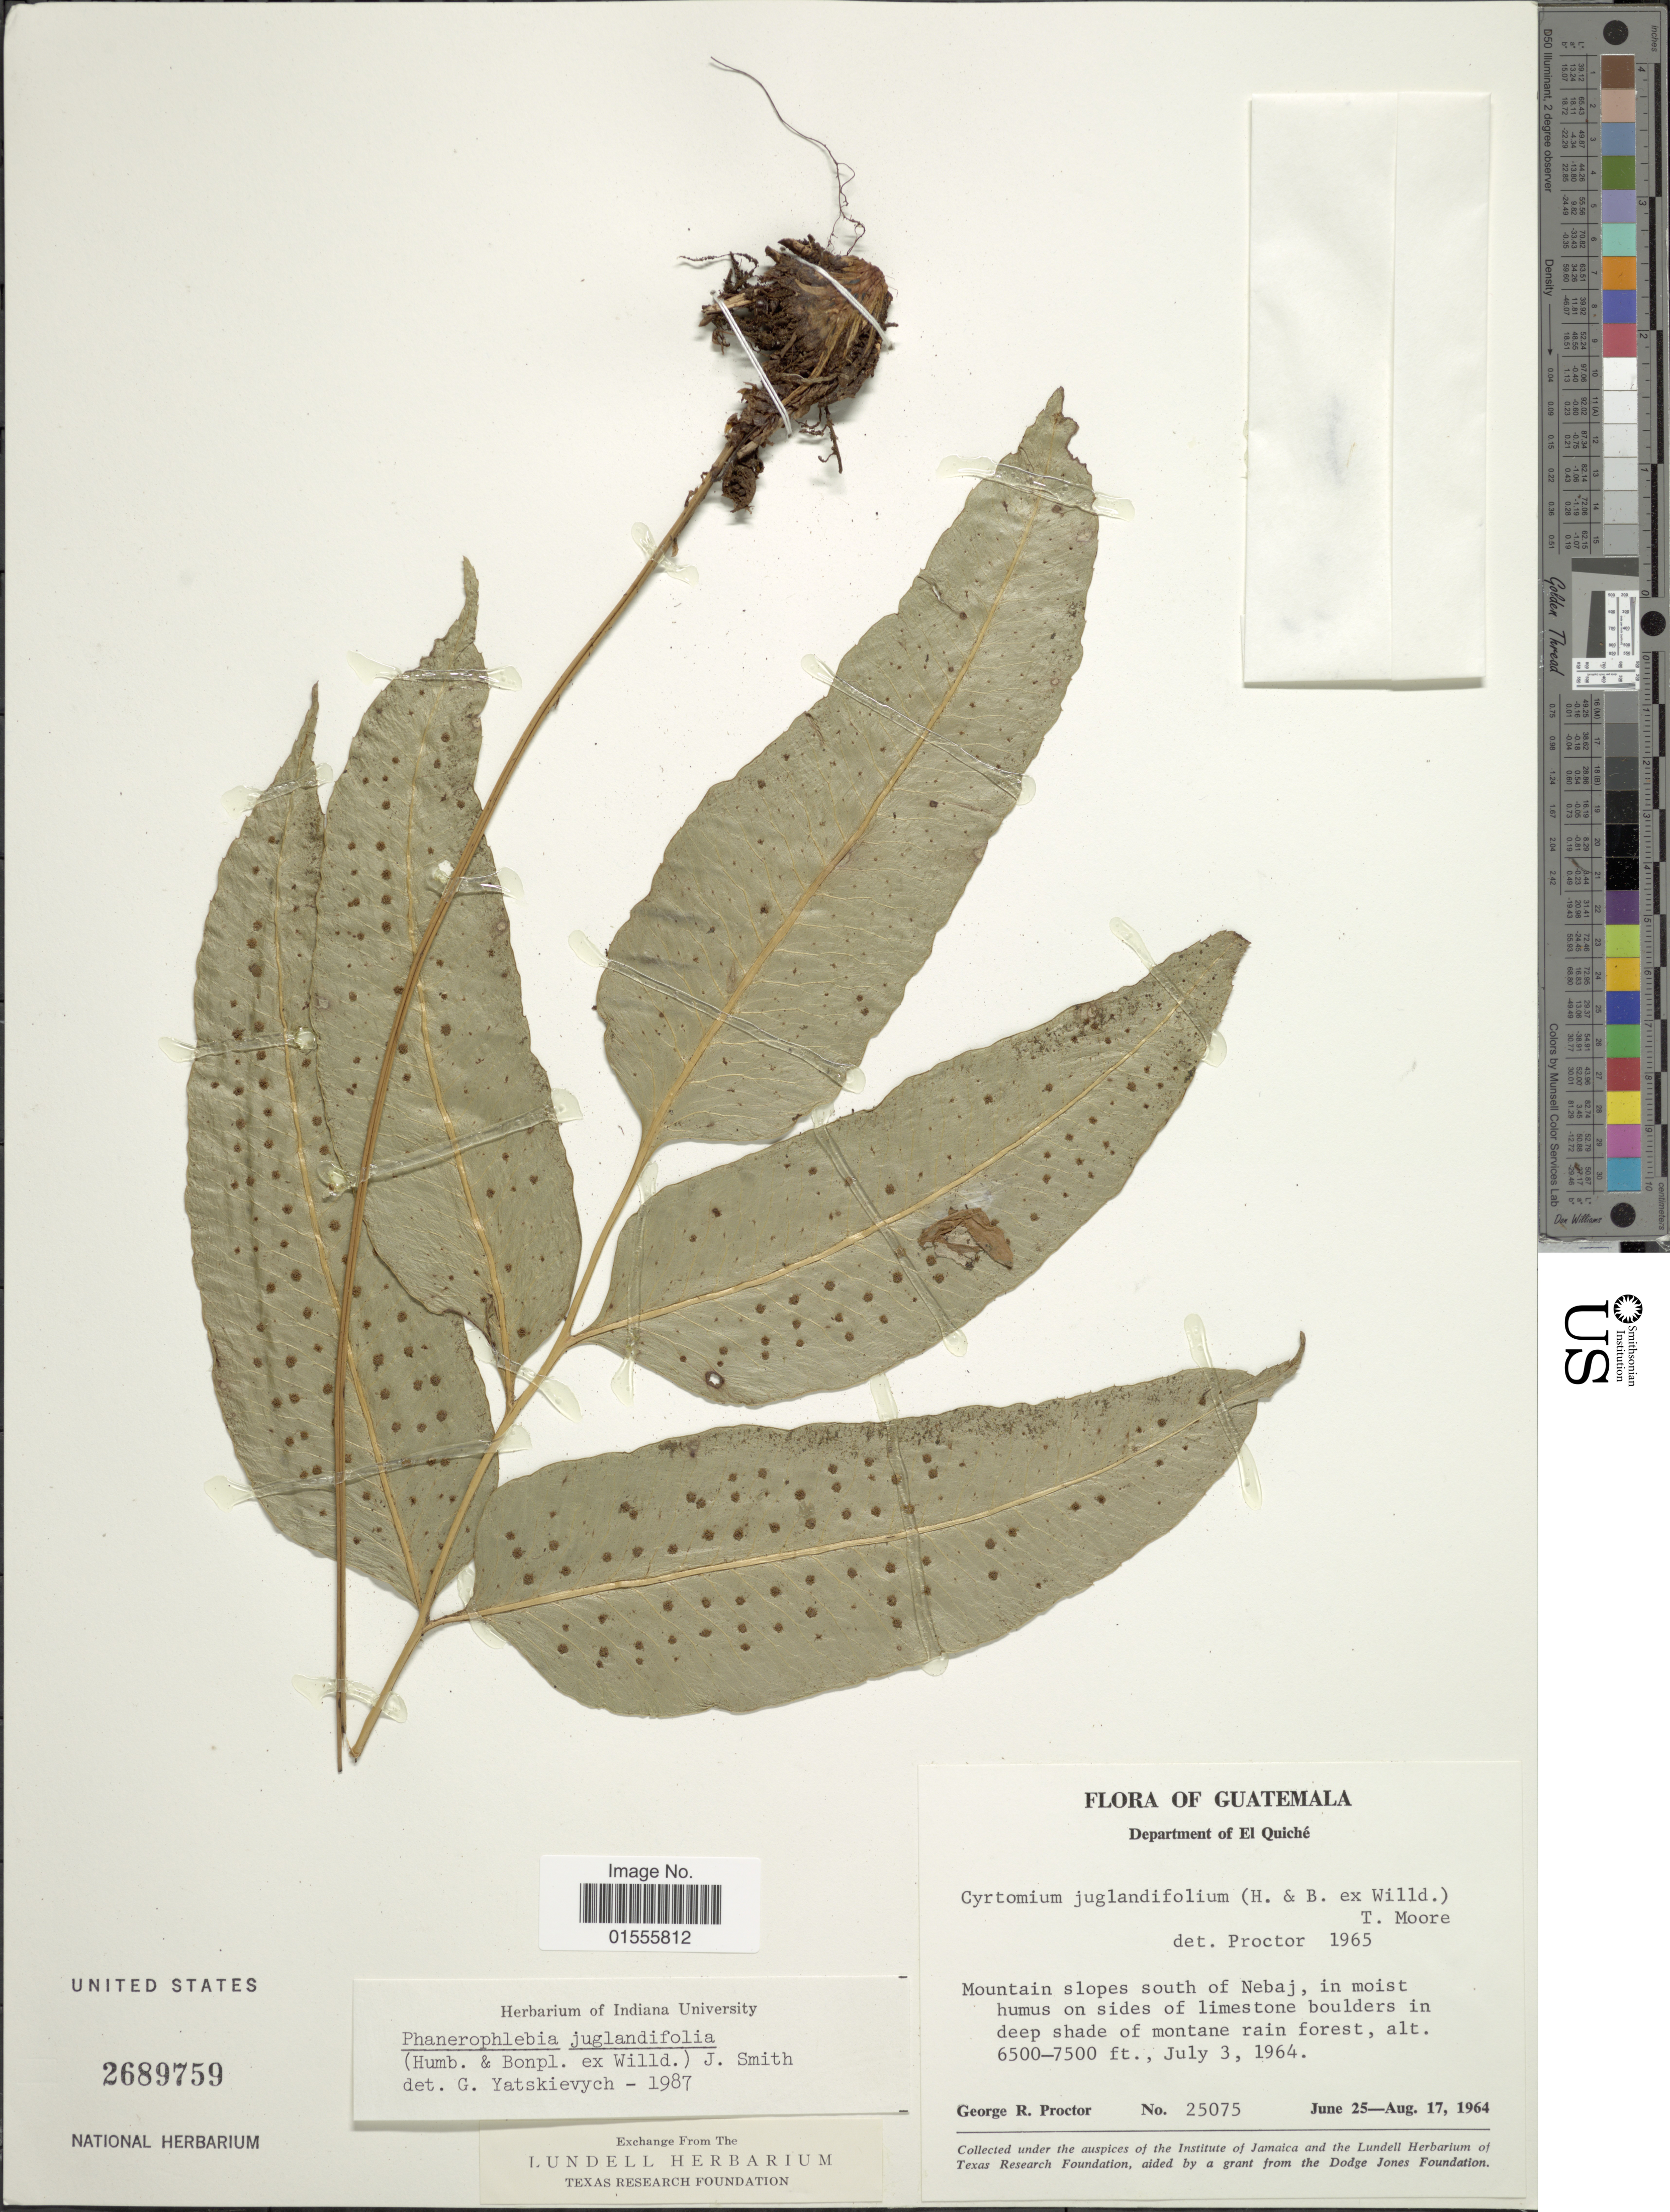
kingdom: Plantae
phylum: Tracheophyta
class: Polypodiopsida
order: Polypodiales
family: Dryopteridaceae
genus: Phanerophlebia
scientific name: Phanerophlebia juglandifolia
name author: (Willd.) J. Sm.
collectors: G. R. Proctor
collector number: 25075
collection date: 1964-06-25/1964-08-17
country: Guatemala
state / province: El Quiché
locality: Department of El Quiché, Mountain slopes south of Nebaj, in moist humus on sides of limestone boulders in deep shade o montane rain forest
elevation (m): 1981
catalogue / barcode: US 2689759